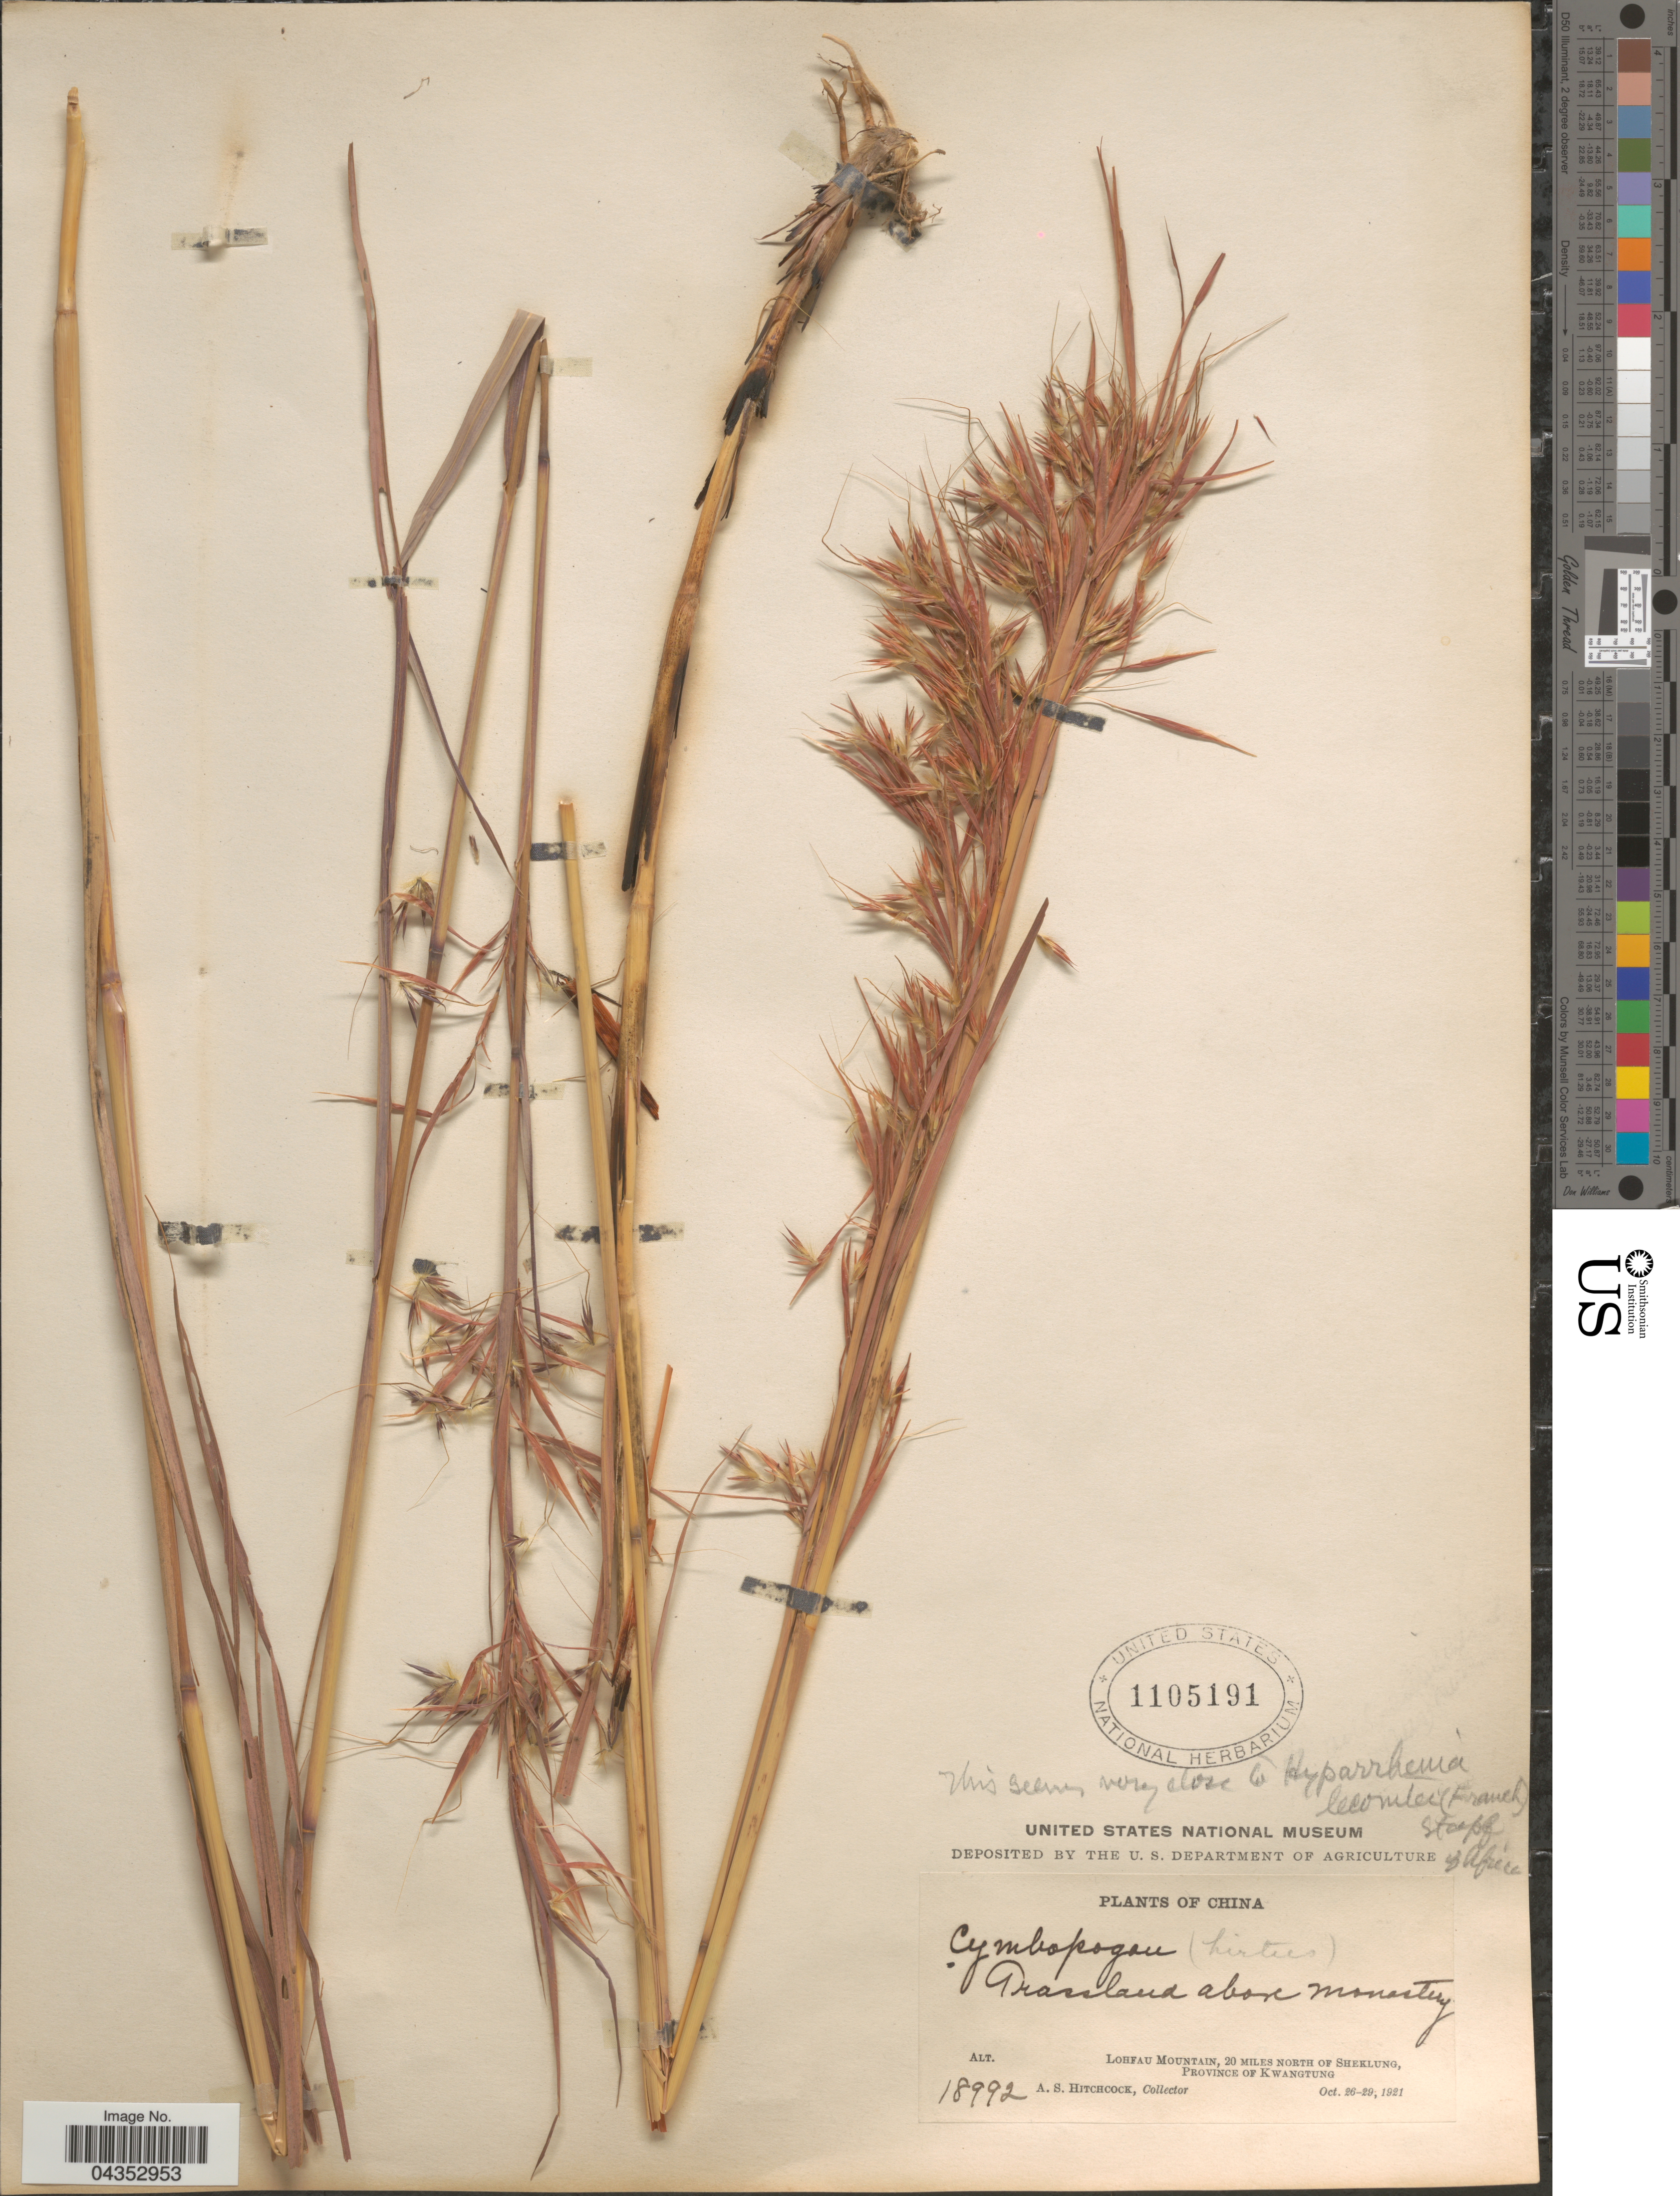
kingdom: Plantae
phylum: Tracheophyta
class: Liliopsida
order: Poales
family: Poaceae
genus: Hyparrhenia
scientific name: Hyparrhenia bracteata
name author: (Humb. & Bonpl.) Stapf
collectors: A. S. Hitchcock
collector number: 18992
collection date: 1921-10-26/1921-10-29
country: China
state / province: Guangdong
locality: Lohfau Mountain, 20 miles north of Sheklung, Province of Kwangtung.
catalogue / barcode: US 1105191